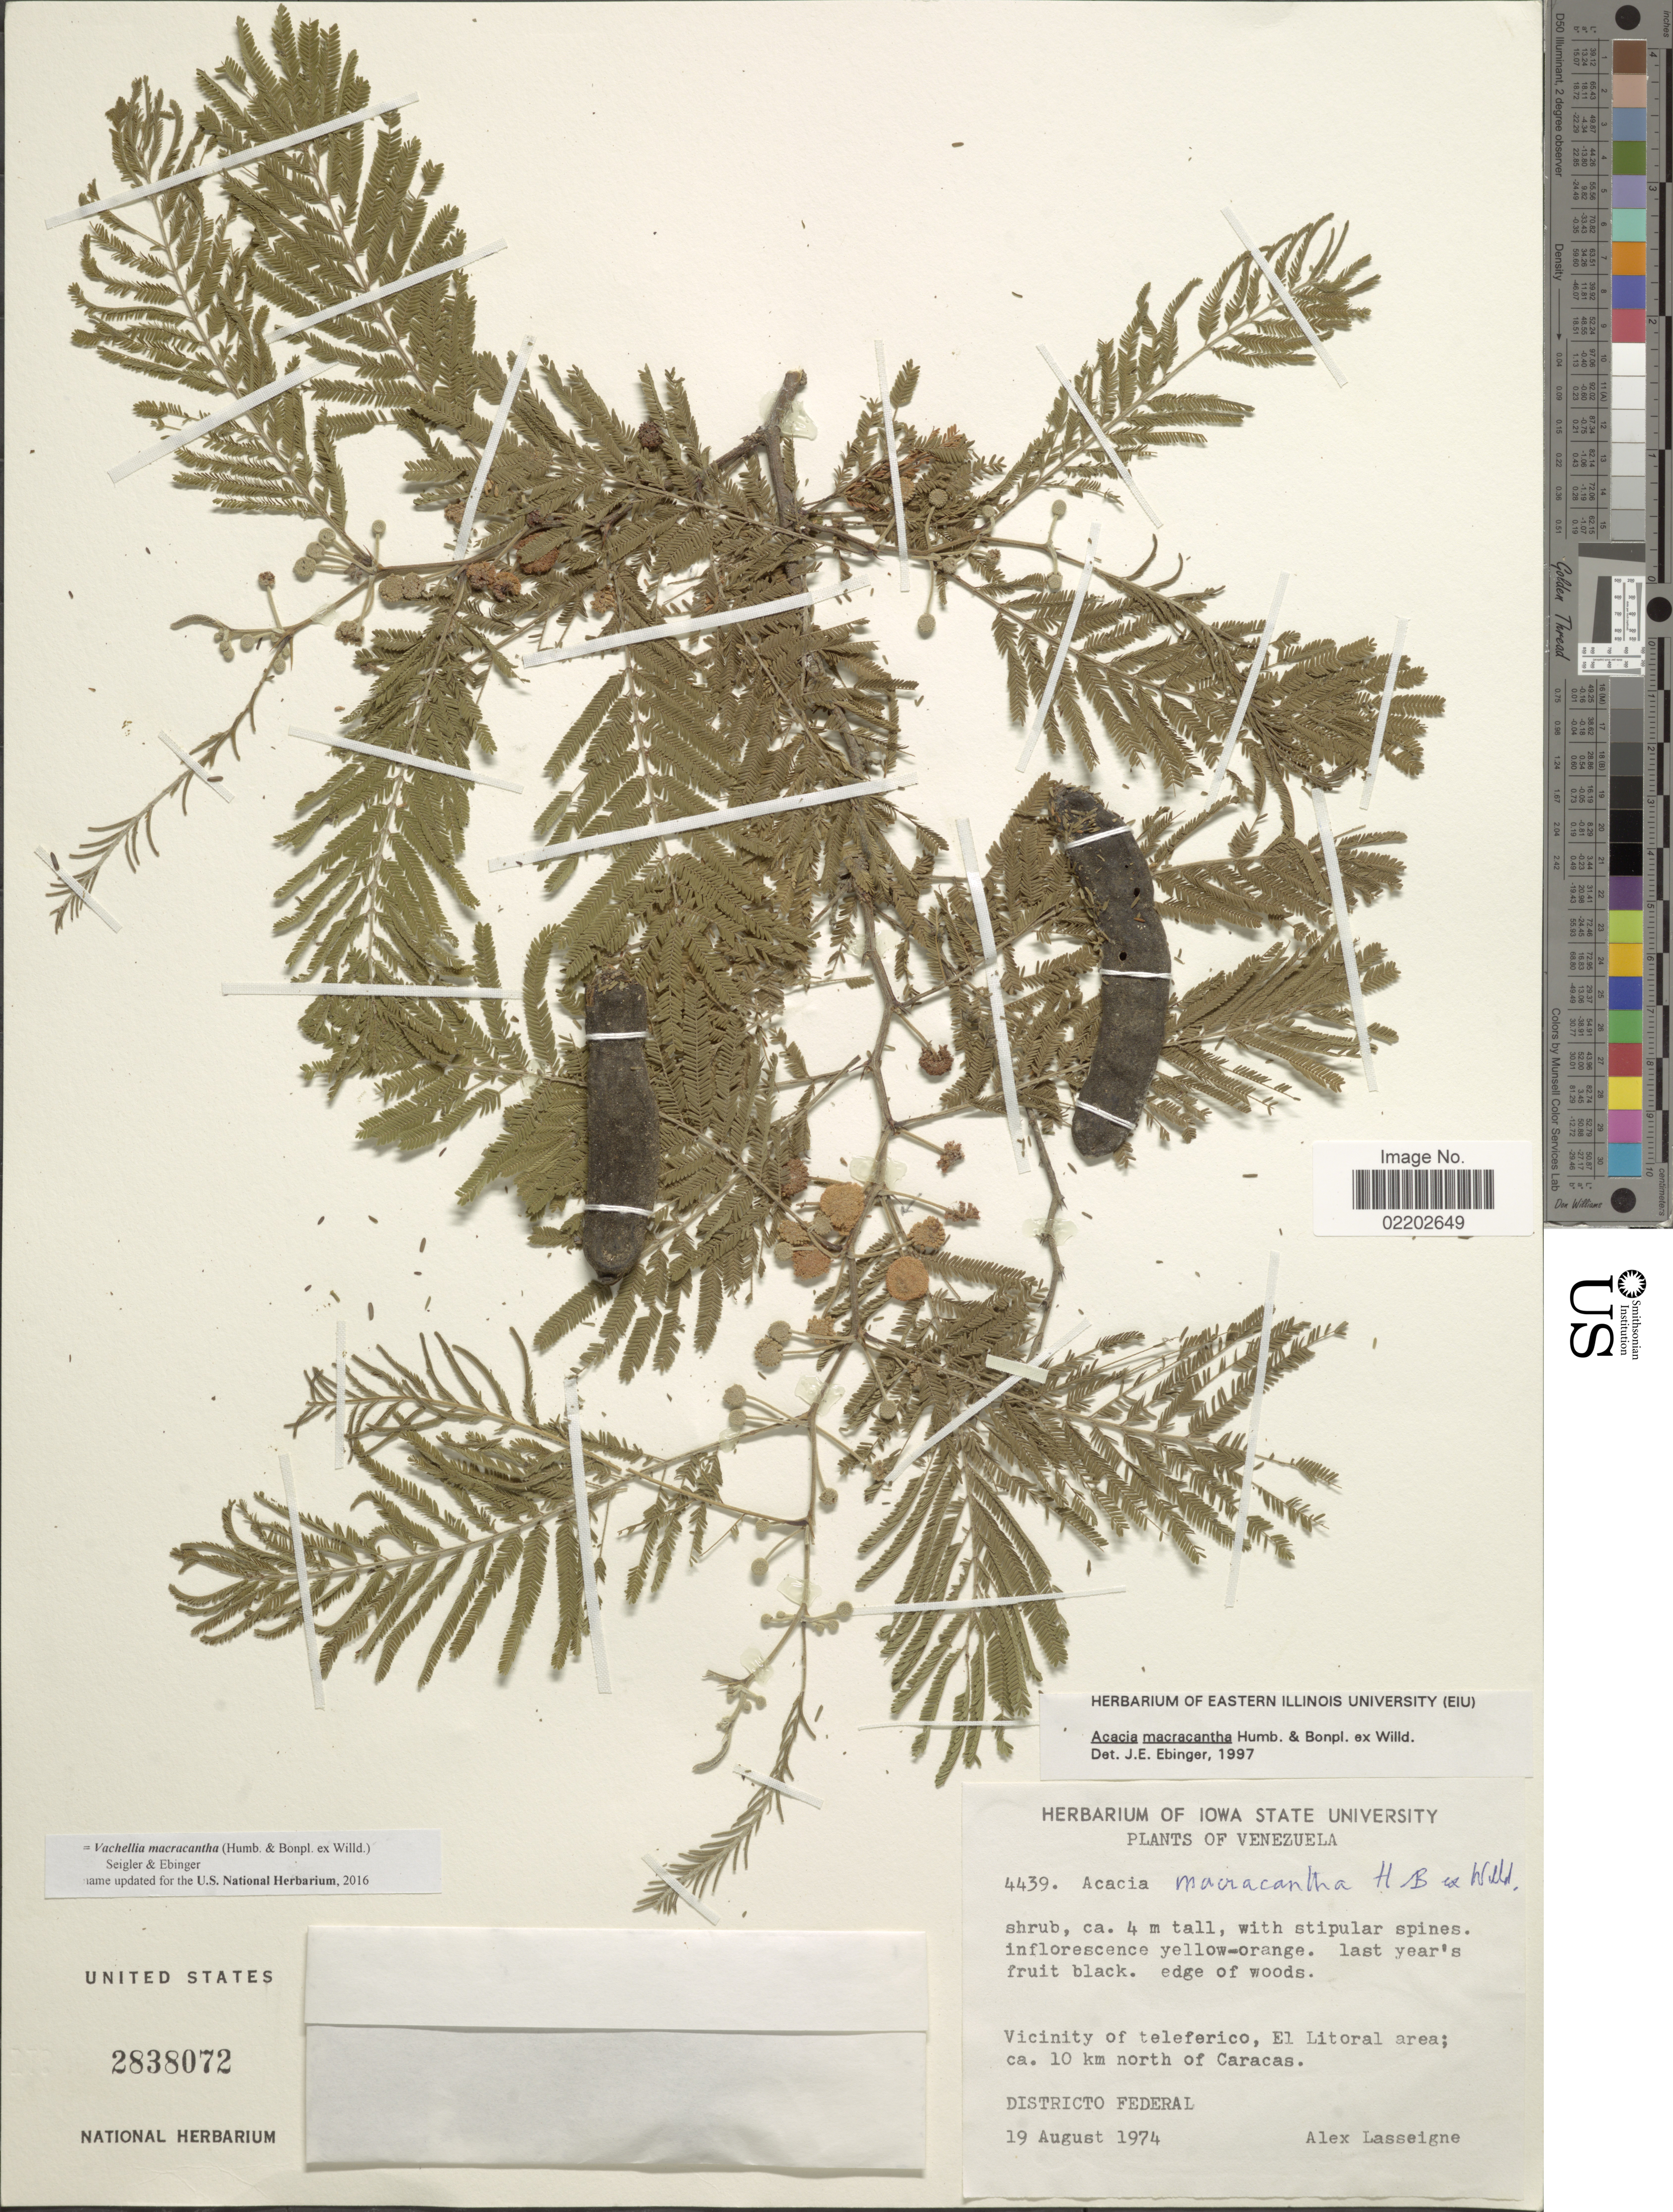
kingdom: Plantae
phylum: Tracheophyta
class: Magnoliopsida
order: Fabales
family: Fabaceae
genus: Vachellia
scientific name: Vachellia macracantha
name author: (Humb. & Bonpl. ex Willd.) Seigler & Ebinger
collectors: A. Lasseigne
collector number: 4439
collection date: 1974-08-19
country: Venezuela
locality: Venezuela. Vicinity of teleferico, El Litoral area; ca. 10 km north of Caracas.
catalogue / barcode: US 2838072